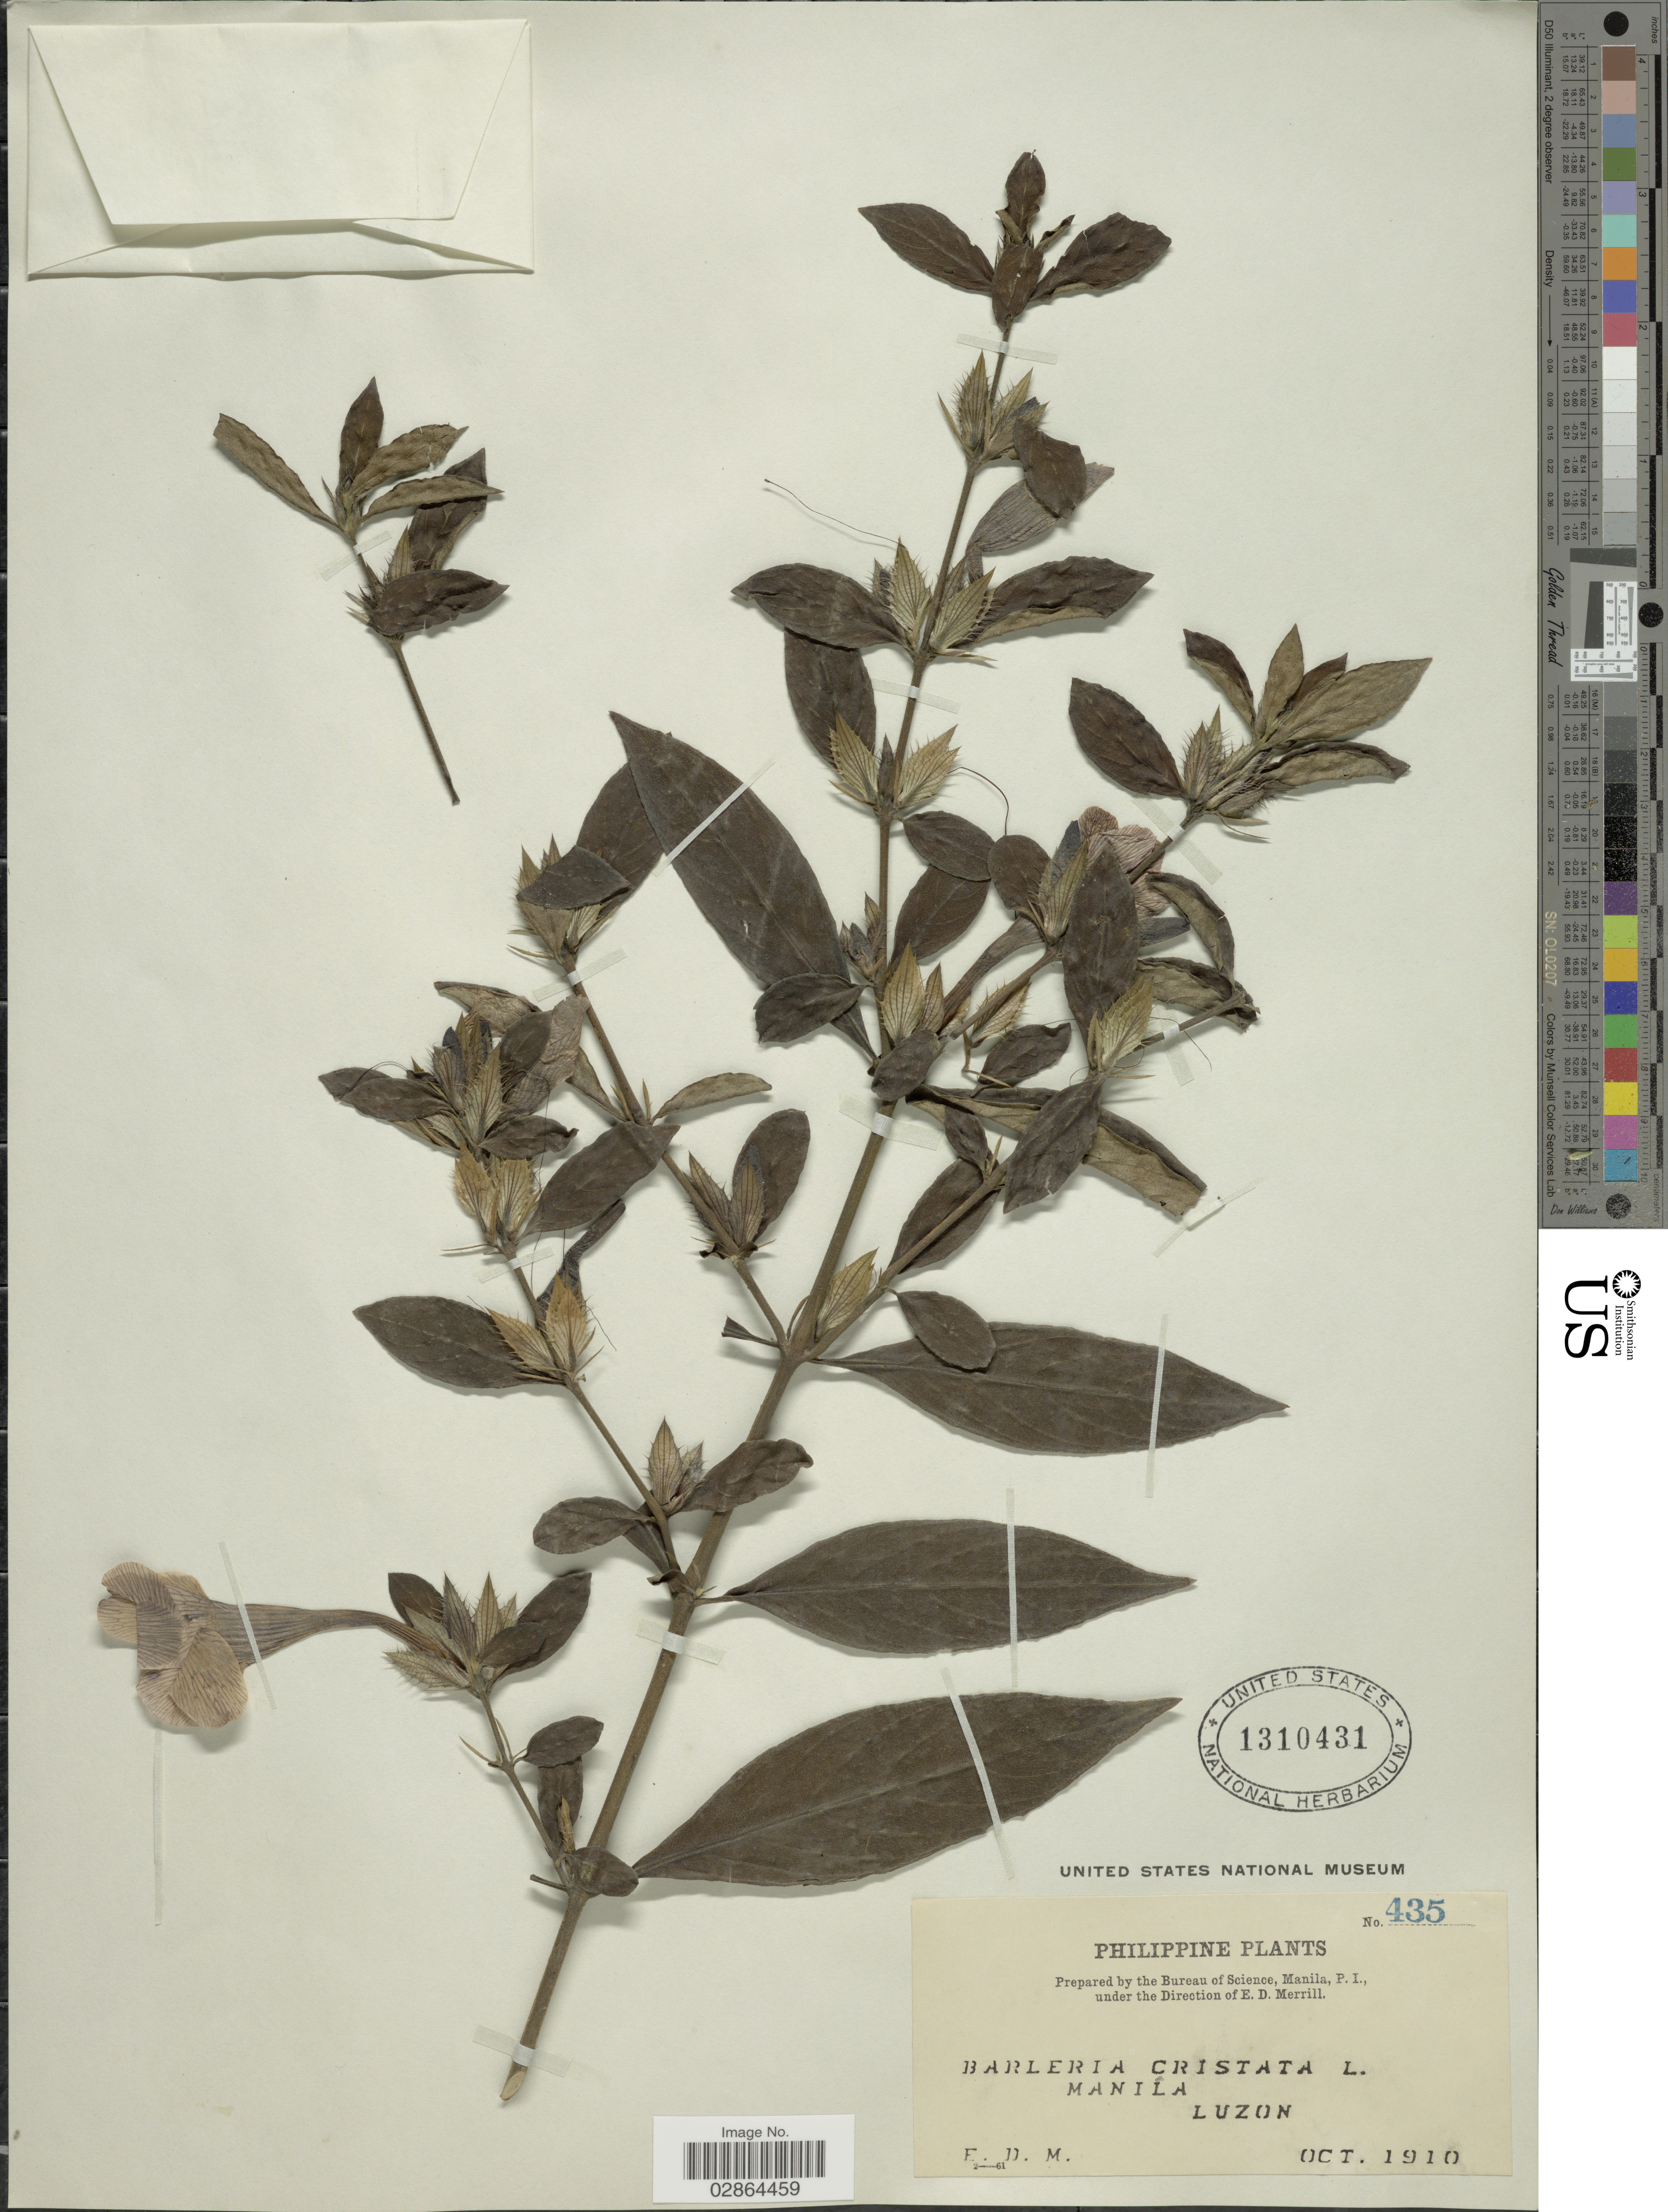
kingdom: Plantae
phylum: Tracheophyta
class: Magnoliopsida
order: Lamiales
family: Acanthaceae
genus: Barleria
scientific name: Barleria cristata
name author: L.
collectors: E. Merrill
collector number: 435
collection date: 1910-10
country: Philippines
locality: Manila Luzon.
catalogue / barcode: US 1310431